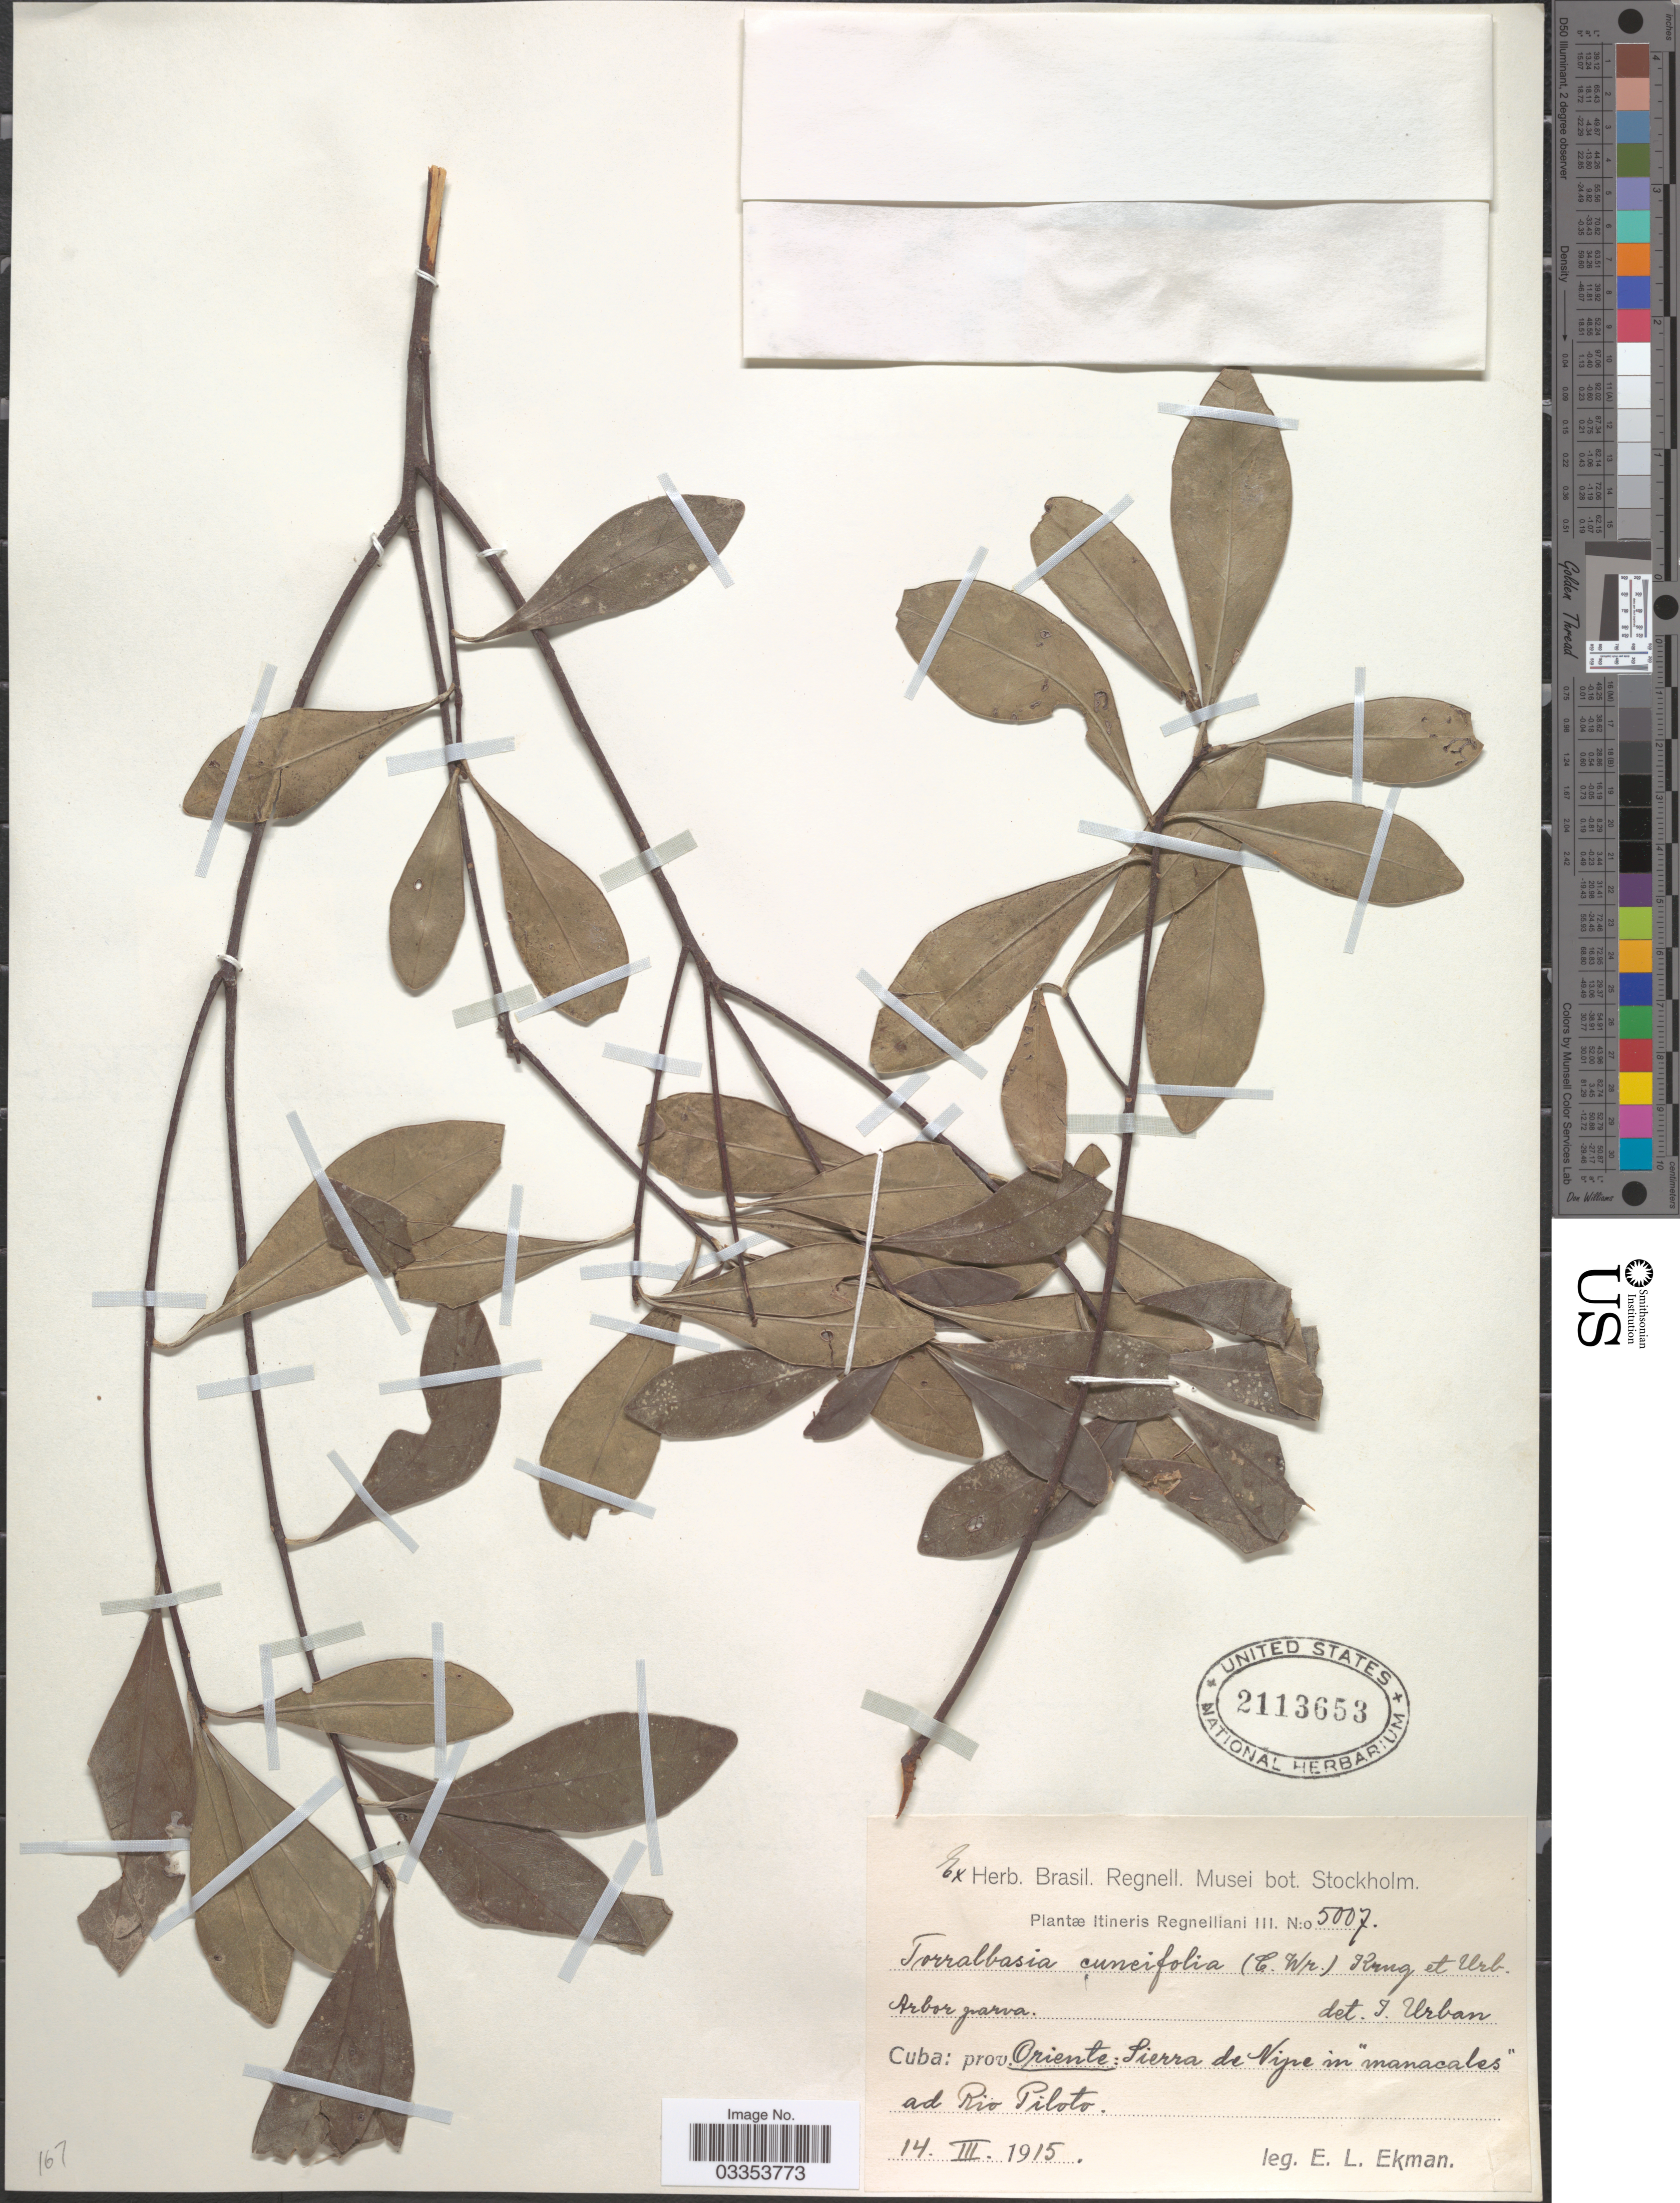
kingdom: Plantae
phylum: Tracheophyta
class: Magnoliopsida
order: Celastrales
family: Celastraceae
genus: Torralbasia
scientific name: Torralbasia cuneifolia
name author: (C. Wright ex Griseb.) Krug & Urb.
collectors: E. L. Ekman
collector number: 5007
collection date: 1915-03-14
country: Cuba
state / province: Oriente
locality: Sierra de Nipe in "manacales" ad Rio Piloto.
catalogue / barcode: US 2113653